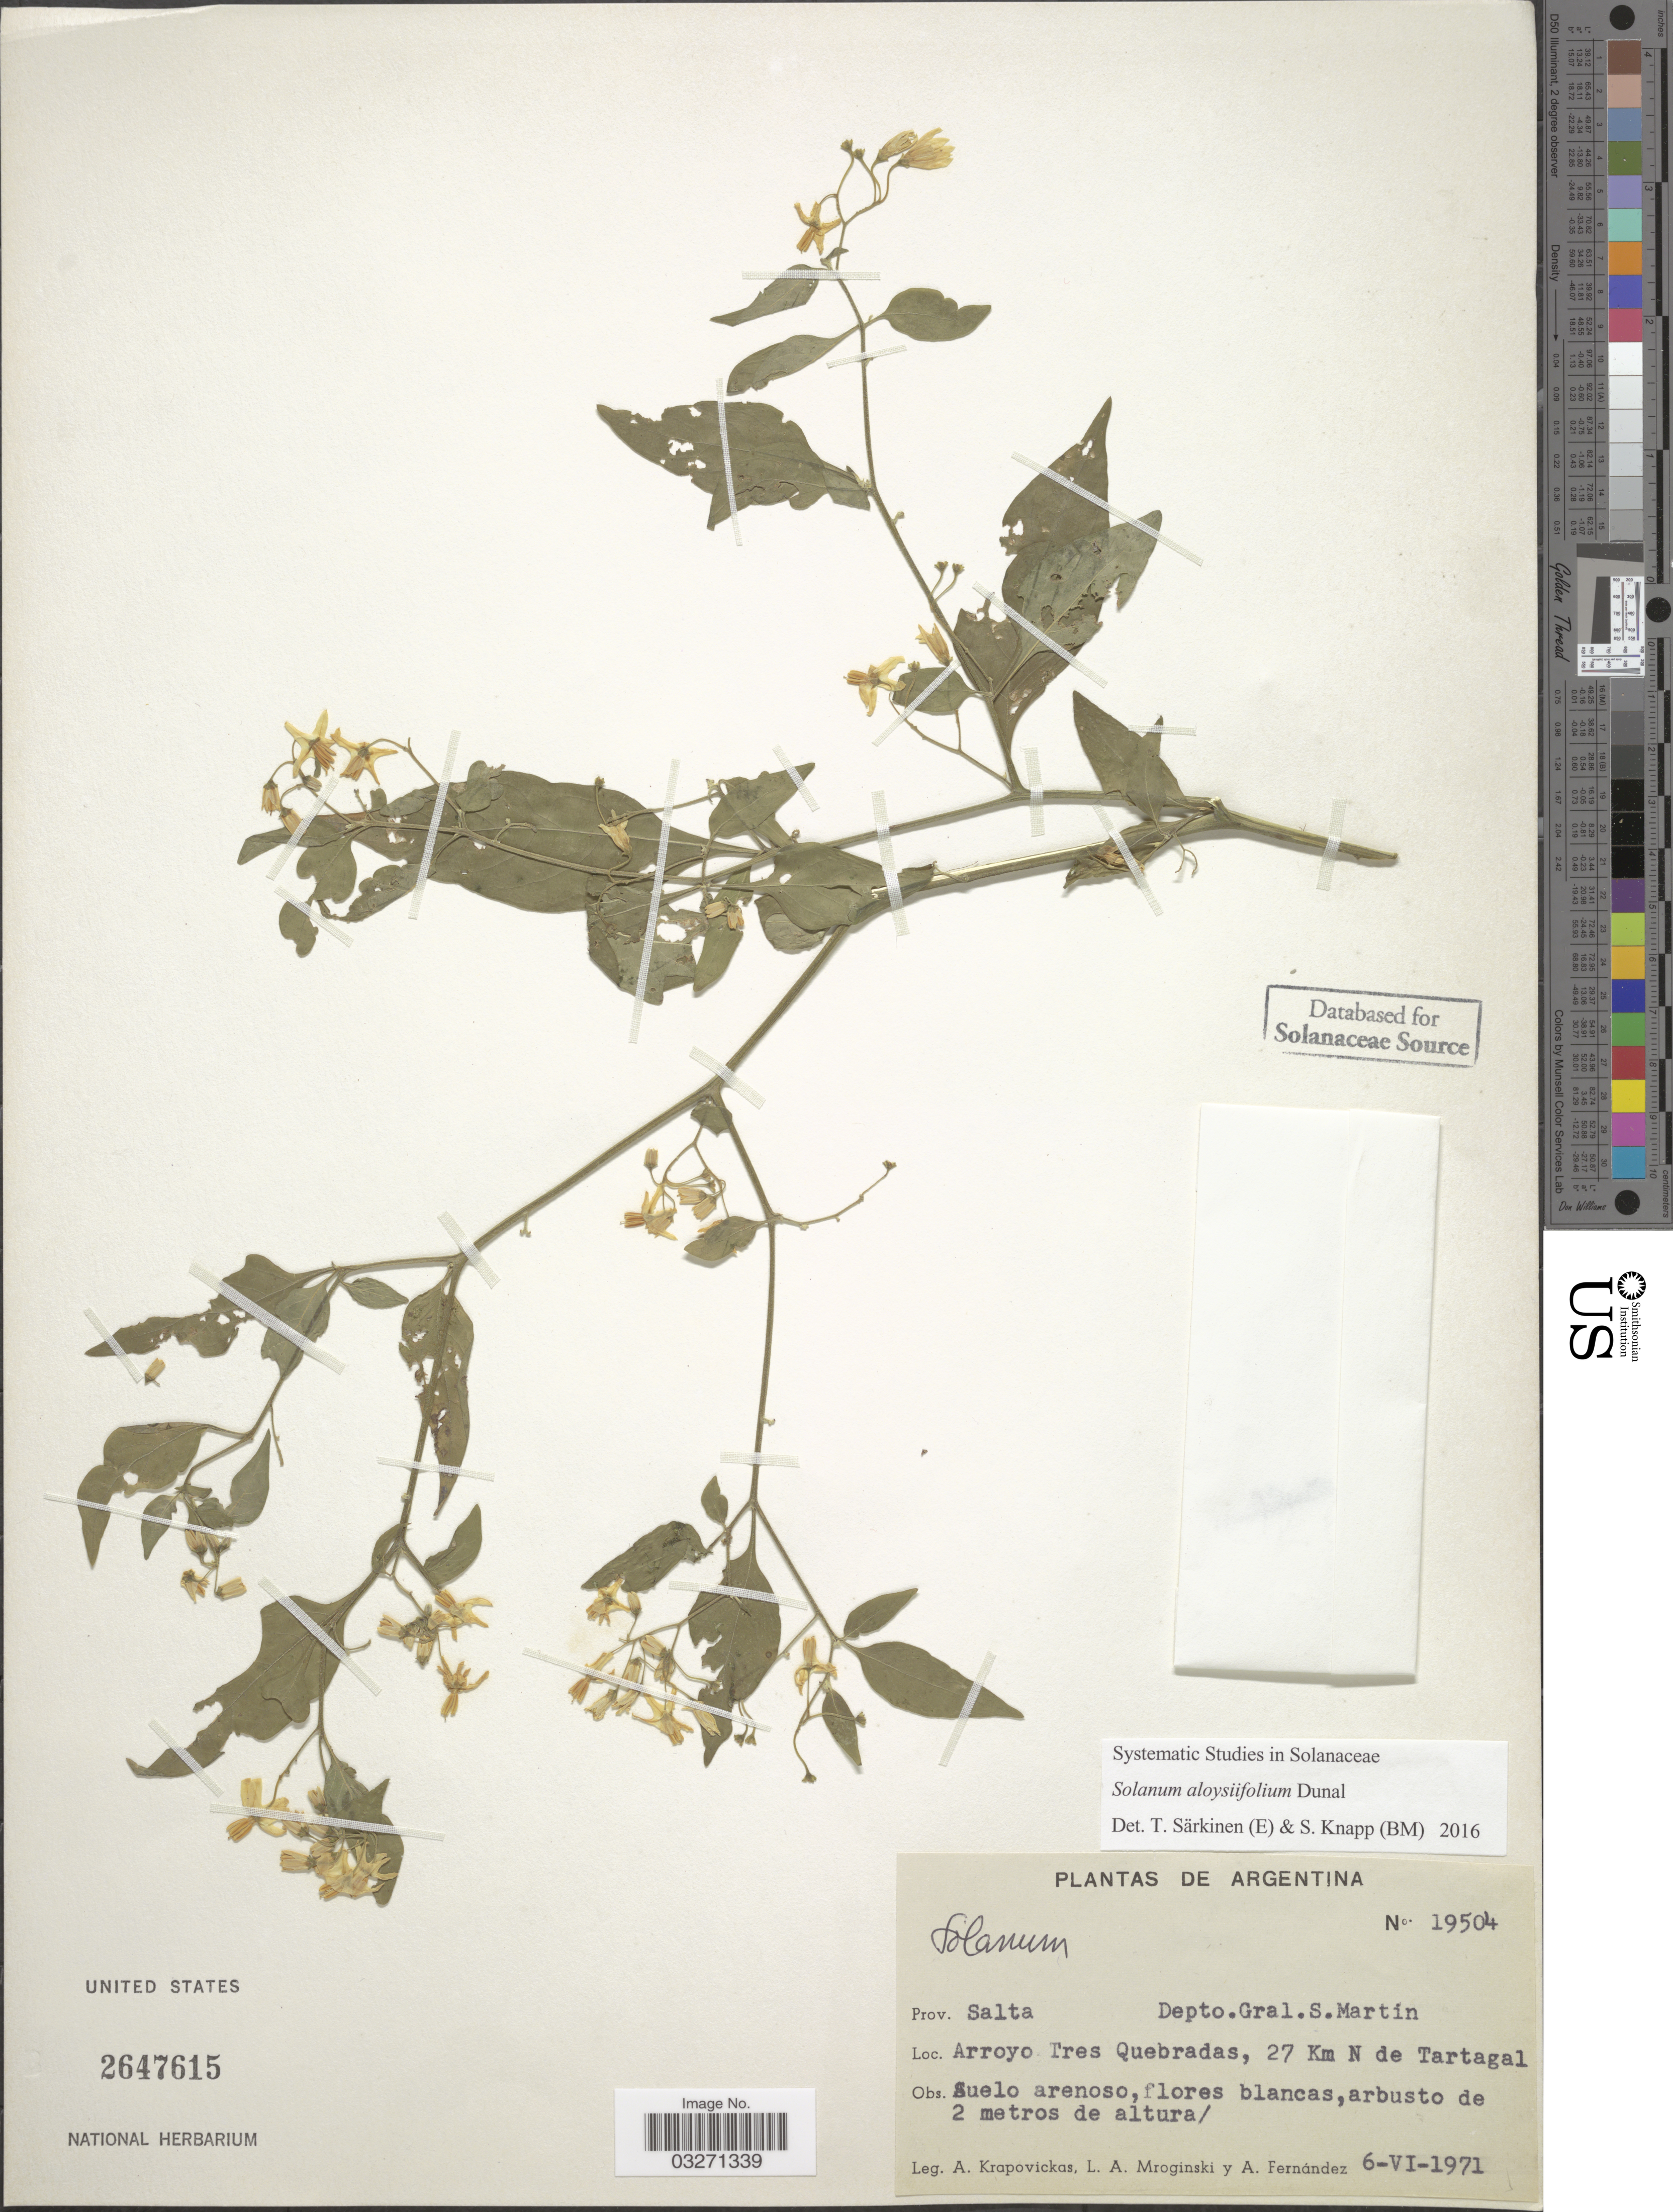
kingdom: Plantae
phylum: Tracheophyta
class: Magnoliopsida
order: Solanales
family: Solanaceae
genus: Solanum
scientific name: Solanum aloysiifolium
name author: Dunal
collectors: A. Krapovickas, L. Mroginski & A. Fernández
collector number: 19504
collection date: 1971-06-06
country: Argentina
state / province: Salta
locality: Depto.Gral.S.Martín. Arroyo Tres Quebradas, 27 km N de Tartagal.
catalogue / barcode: US 2647615